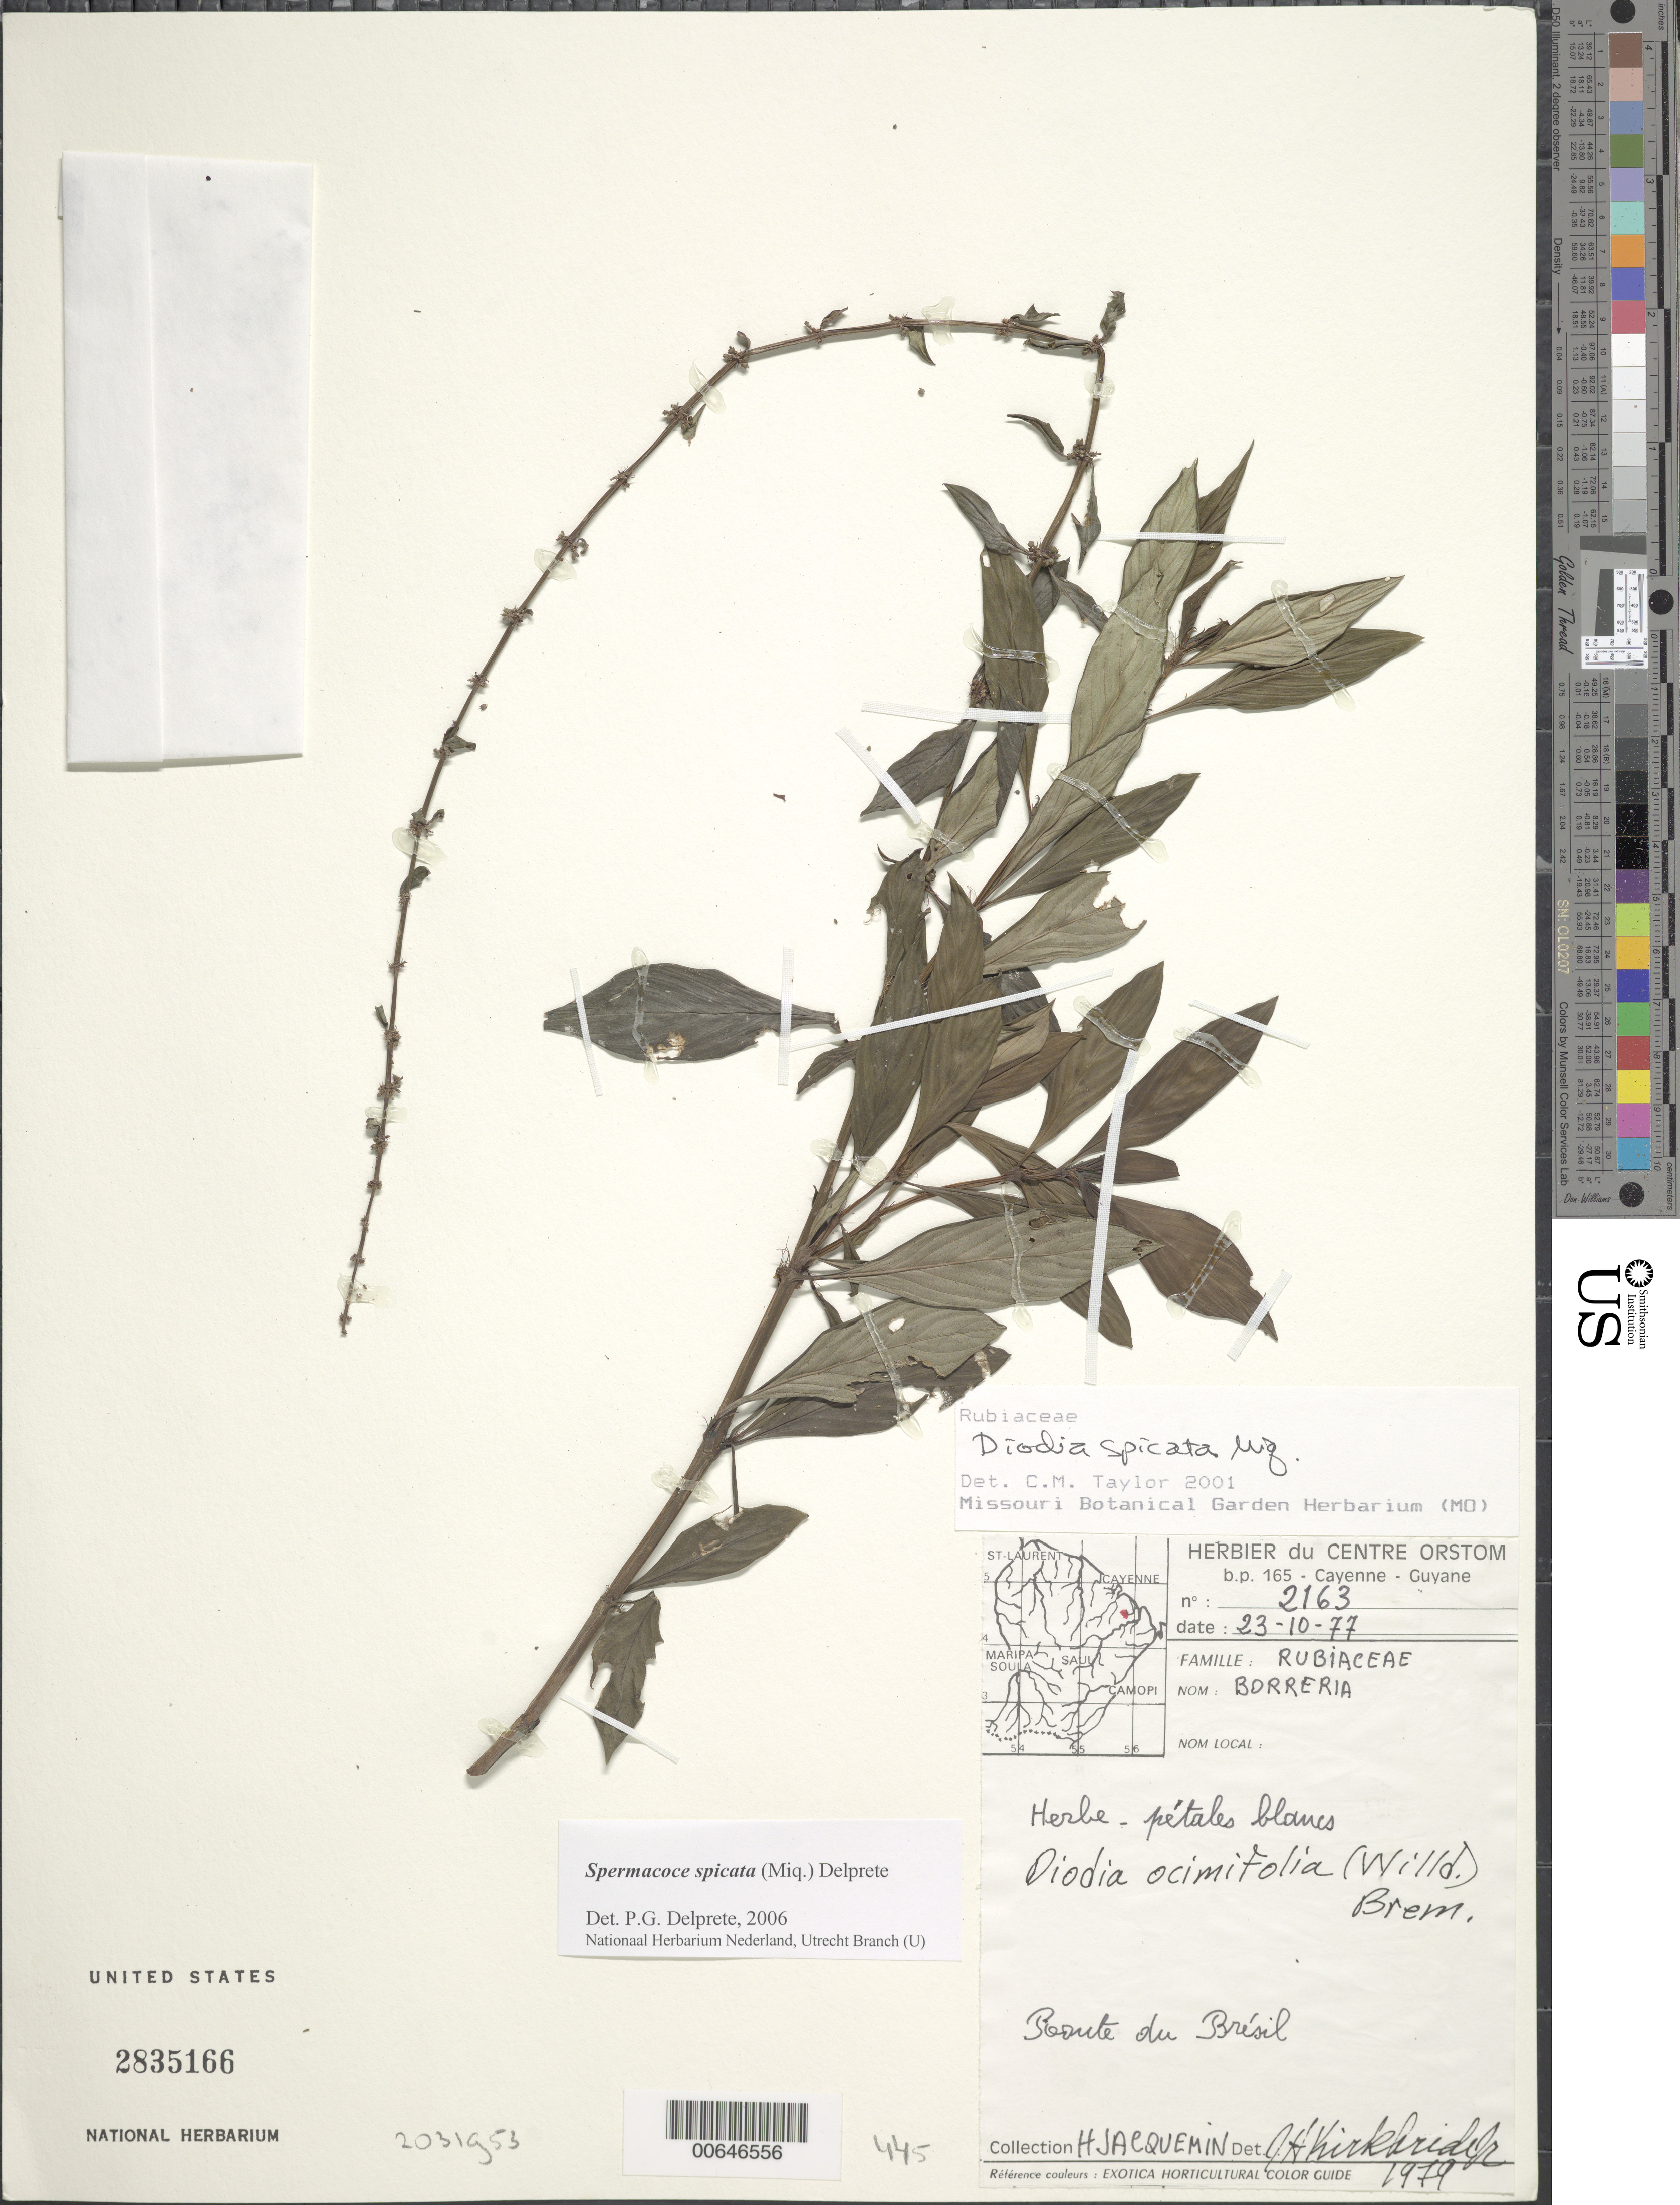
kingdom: Plantae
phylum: Tracheophyta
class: Magnoliopsida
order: Gentianales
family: Rubiaceae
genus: Spermacoce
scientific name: Spermacoce spicata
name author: (Miq.) Delprete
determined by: Delprete, P. G., Herb. de Guyane Cay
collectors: H. Jacquemin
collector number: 2163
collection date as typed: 23-Oct-77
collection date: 1977-10-23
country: French Guiana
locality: Route du Brésil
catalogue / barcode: US 2835166